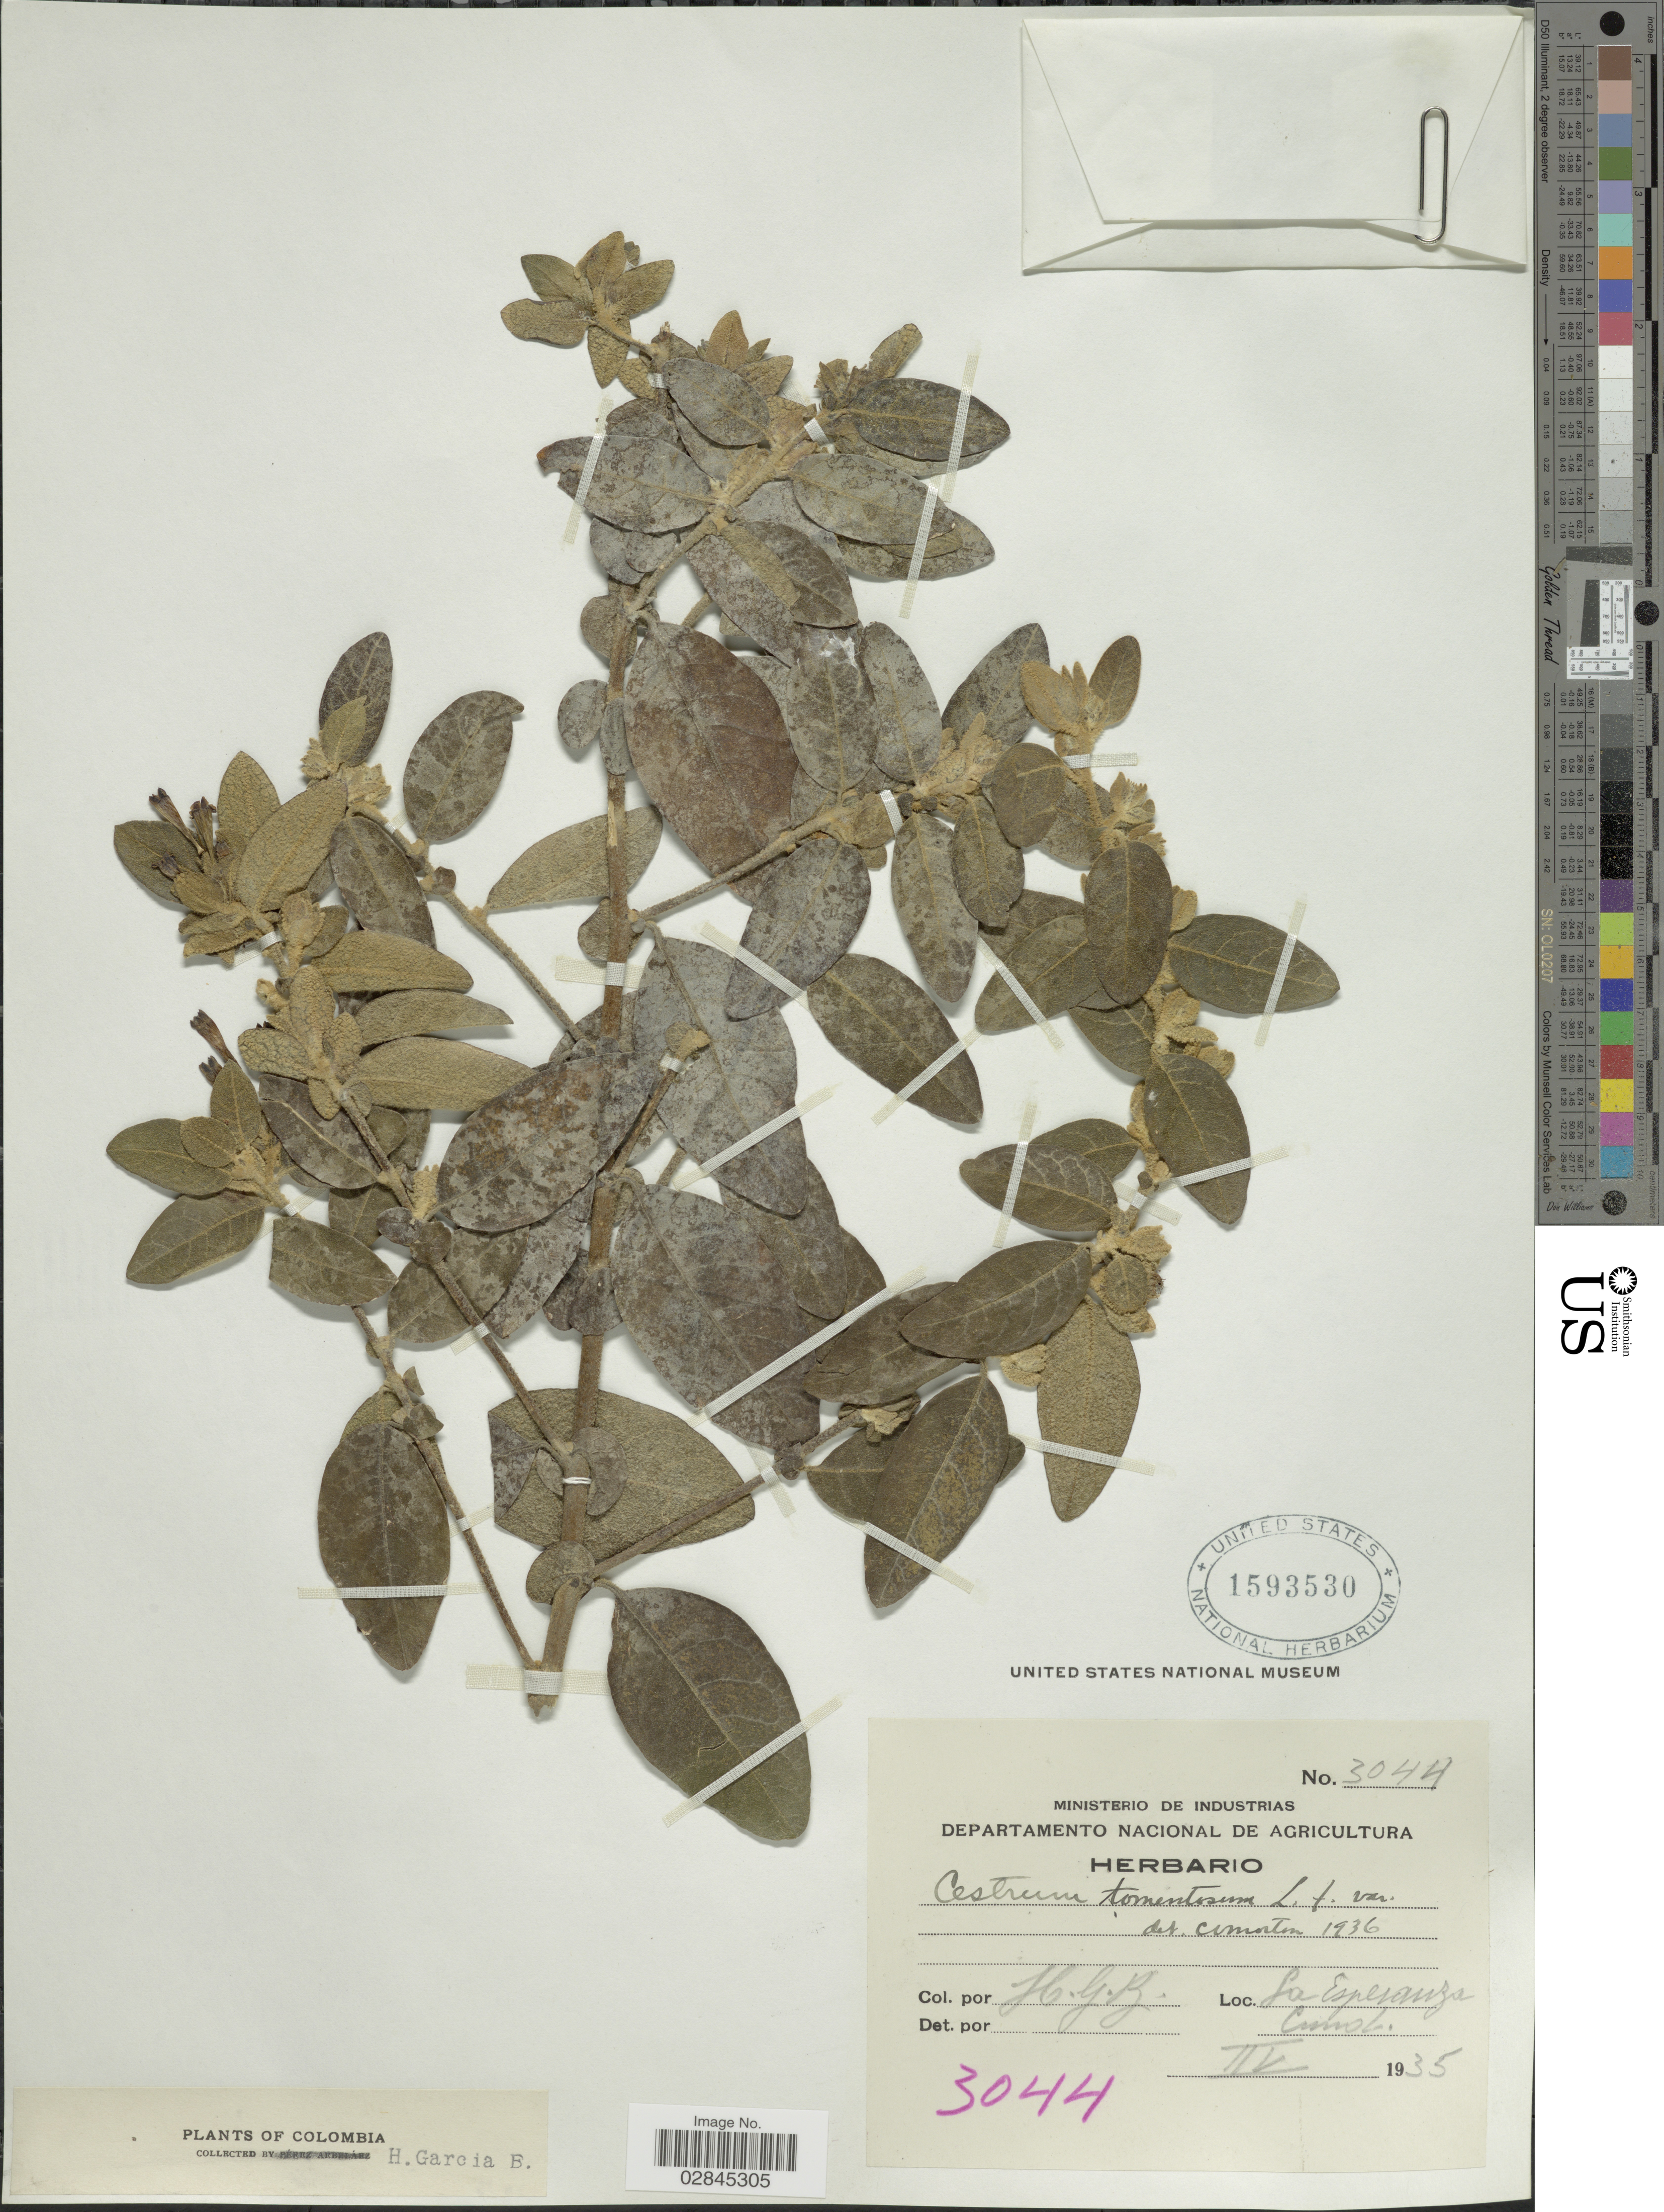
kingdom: Plantae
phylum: Tracheophyta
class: Magnoliopsida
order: Solanales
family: Solanaceae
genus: Cestrum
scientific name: Cestrum tomentosum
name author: L. f.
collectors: H. García Barriga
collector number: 3044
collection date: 1935-04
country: Colombia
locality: La Esperanza. Cund.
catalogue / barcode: US 1593530